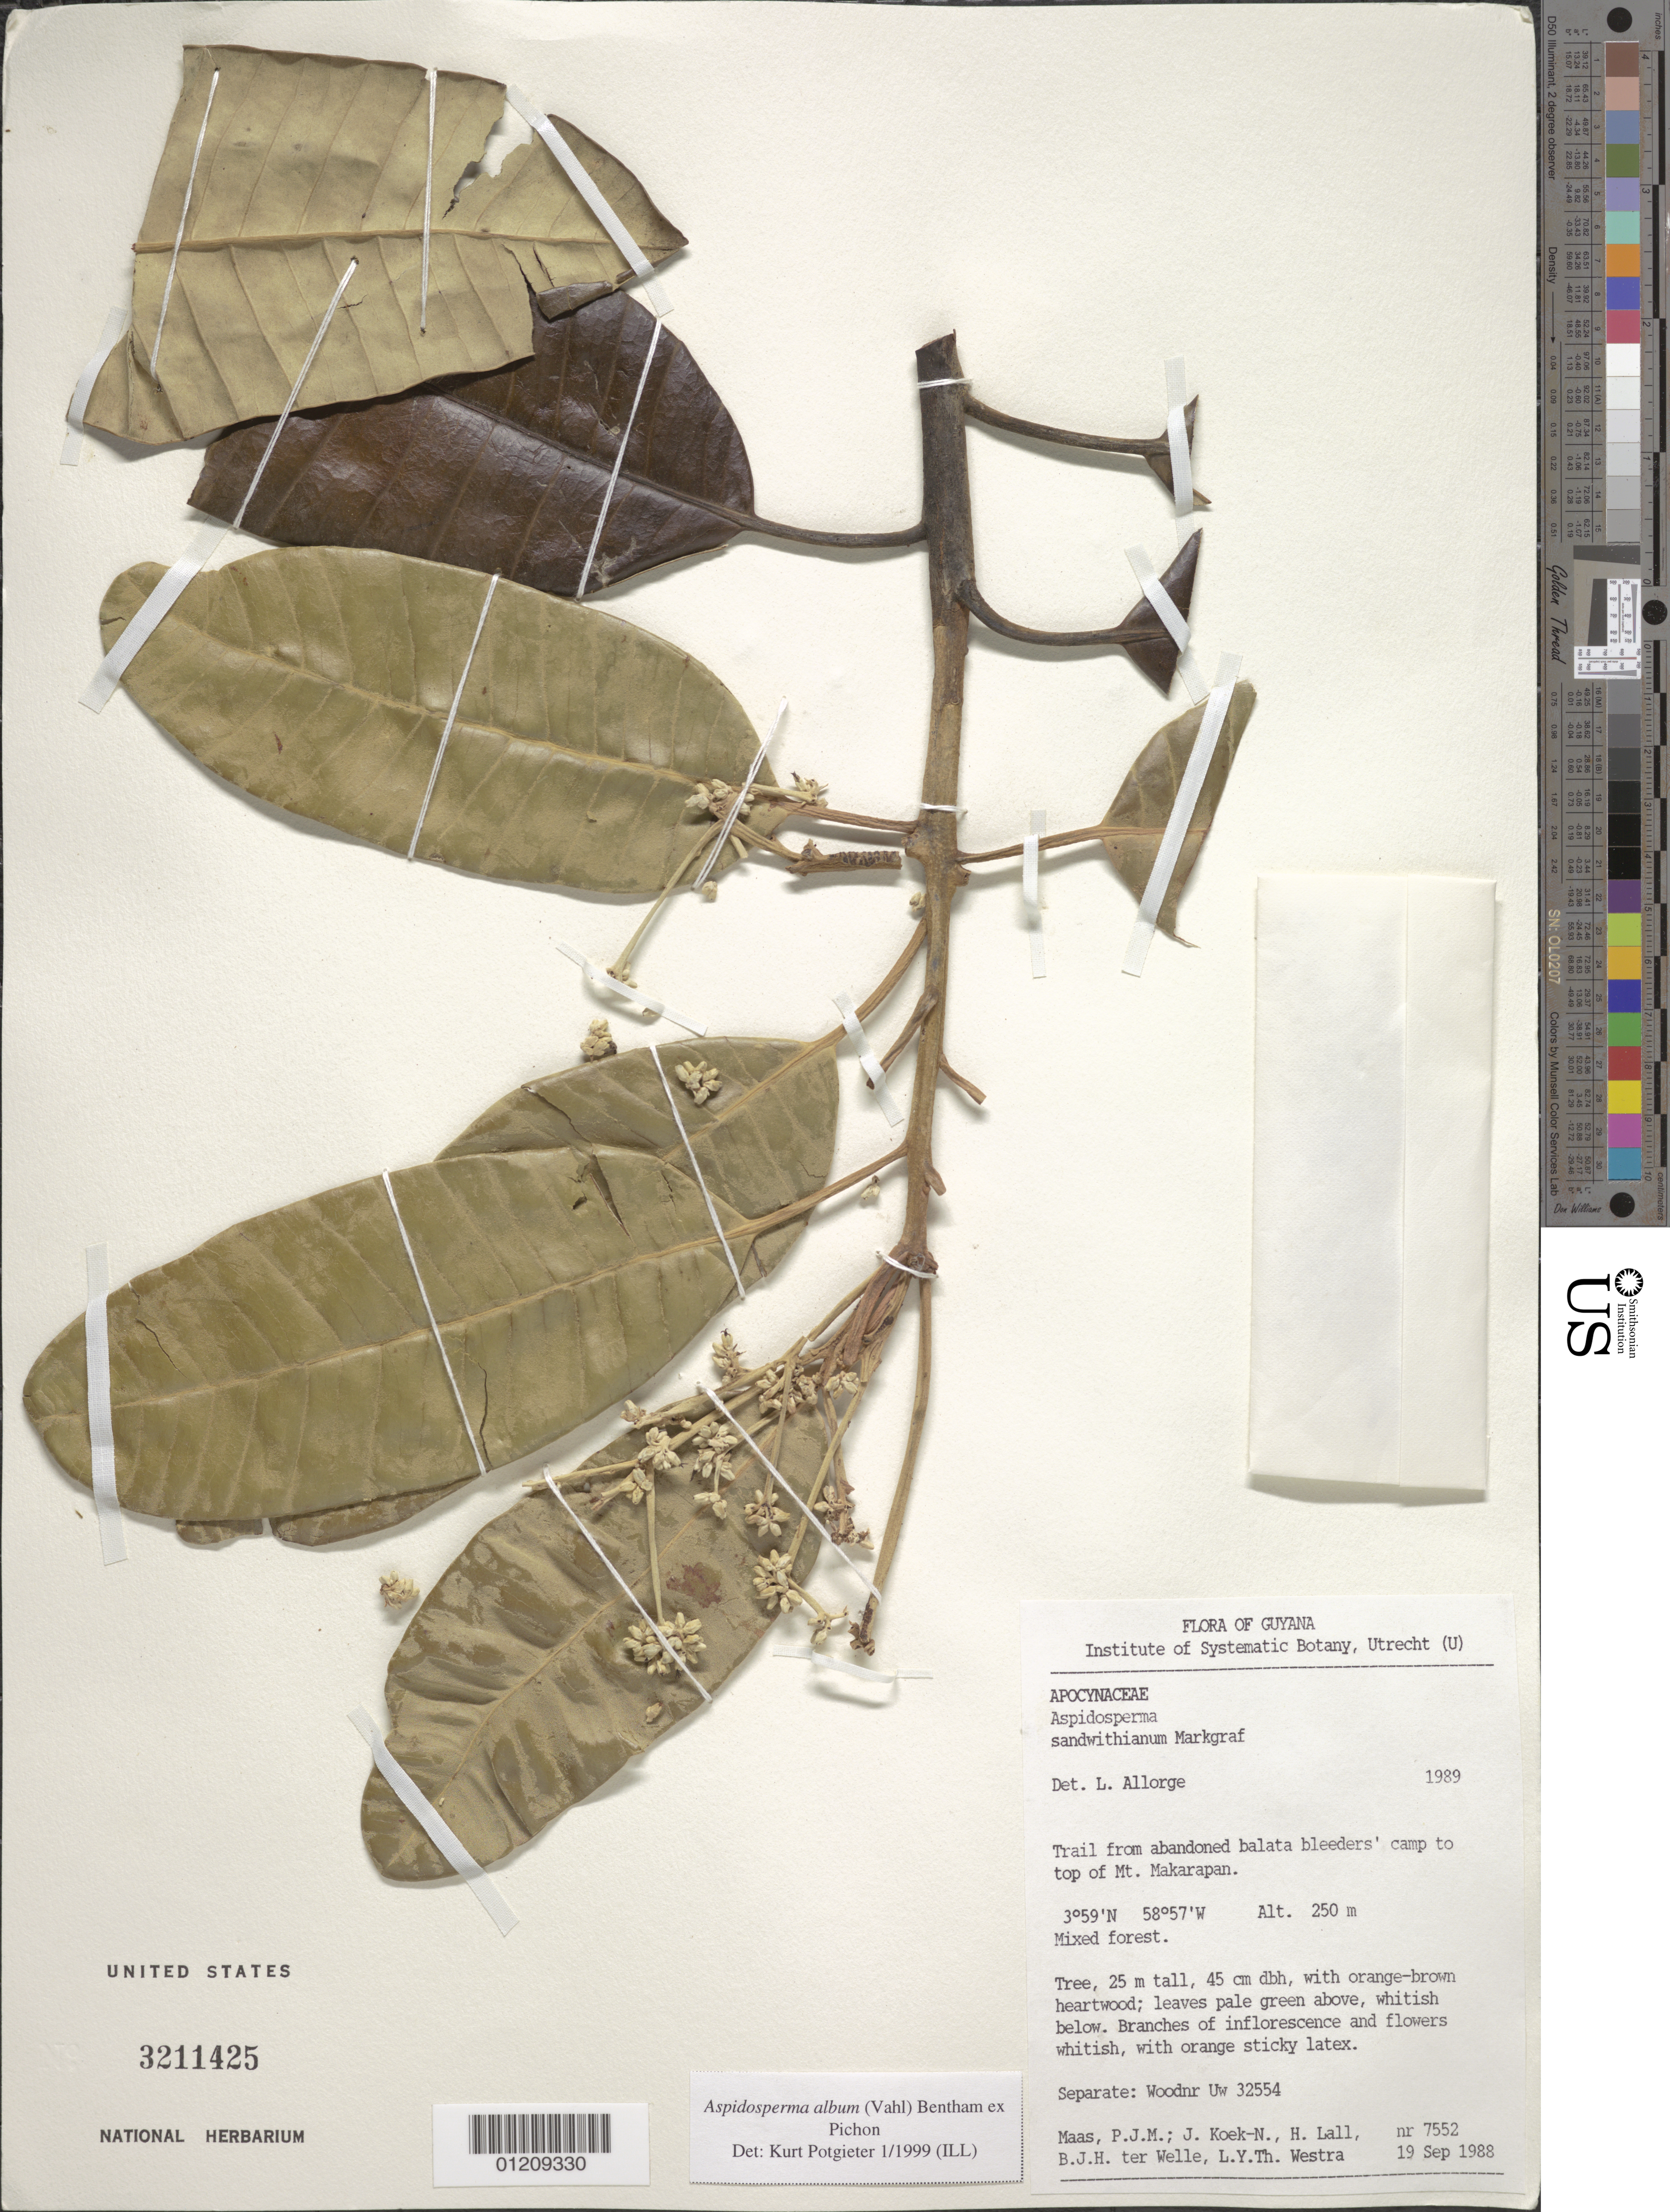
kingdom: Plantae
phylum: Tracheophyta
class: Magnoliopsida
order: Gentianales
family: Apocynaceae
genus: Aspidosperma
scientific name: Aspidosperma album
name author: (Vahl) Benoist ex Pichon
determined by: Potgieter, K.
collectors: P. Maas, J. Koek-Noorman, H. Lall, B. Welle & L. Y. T. Westra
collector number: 7552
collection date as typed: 19-Sep-88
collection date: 1988-09-19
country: Guyana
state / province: U. Takutu-U. Essequibo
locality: Mt. Makarapan, trail from abandoned balata bleeder camp to top of mt.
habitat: Mixed forest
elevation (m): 250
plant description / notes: Separate: Woodnr Uw 32554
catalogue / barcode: US 3211425